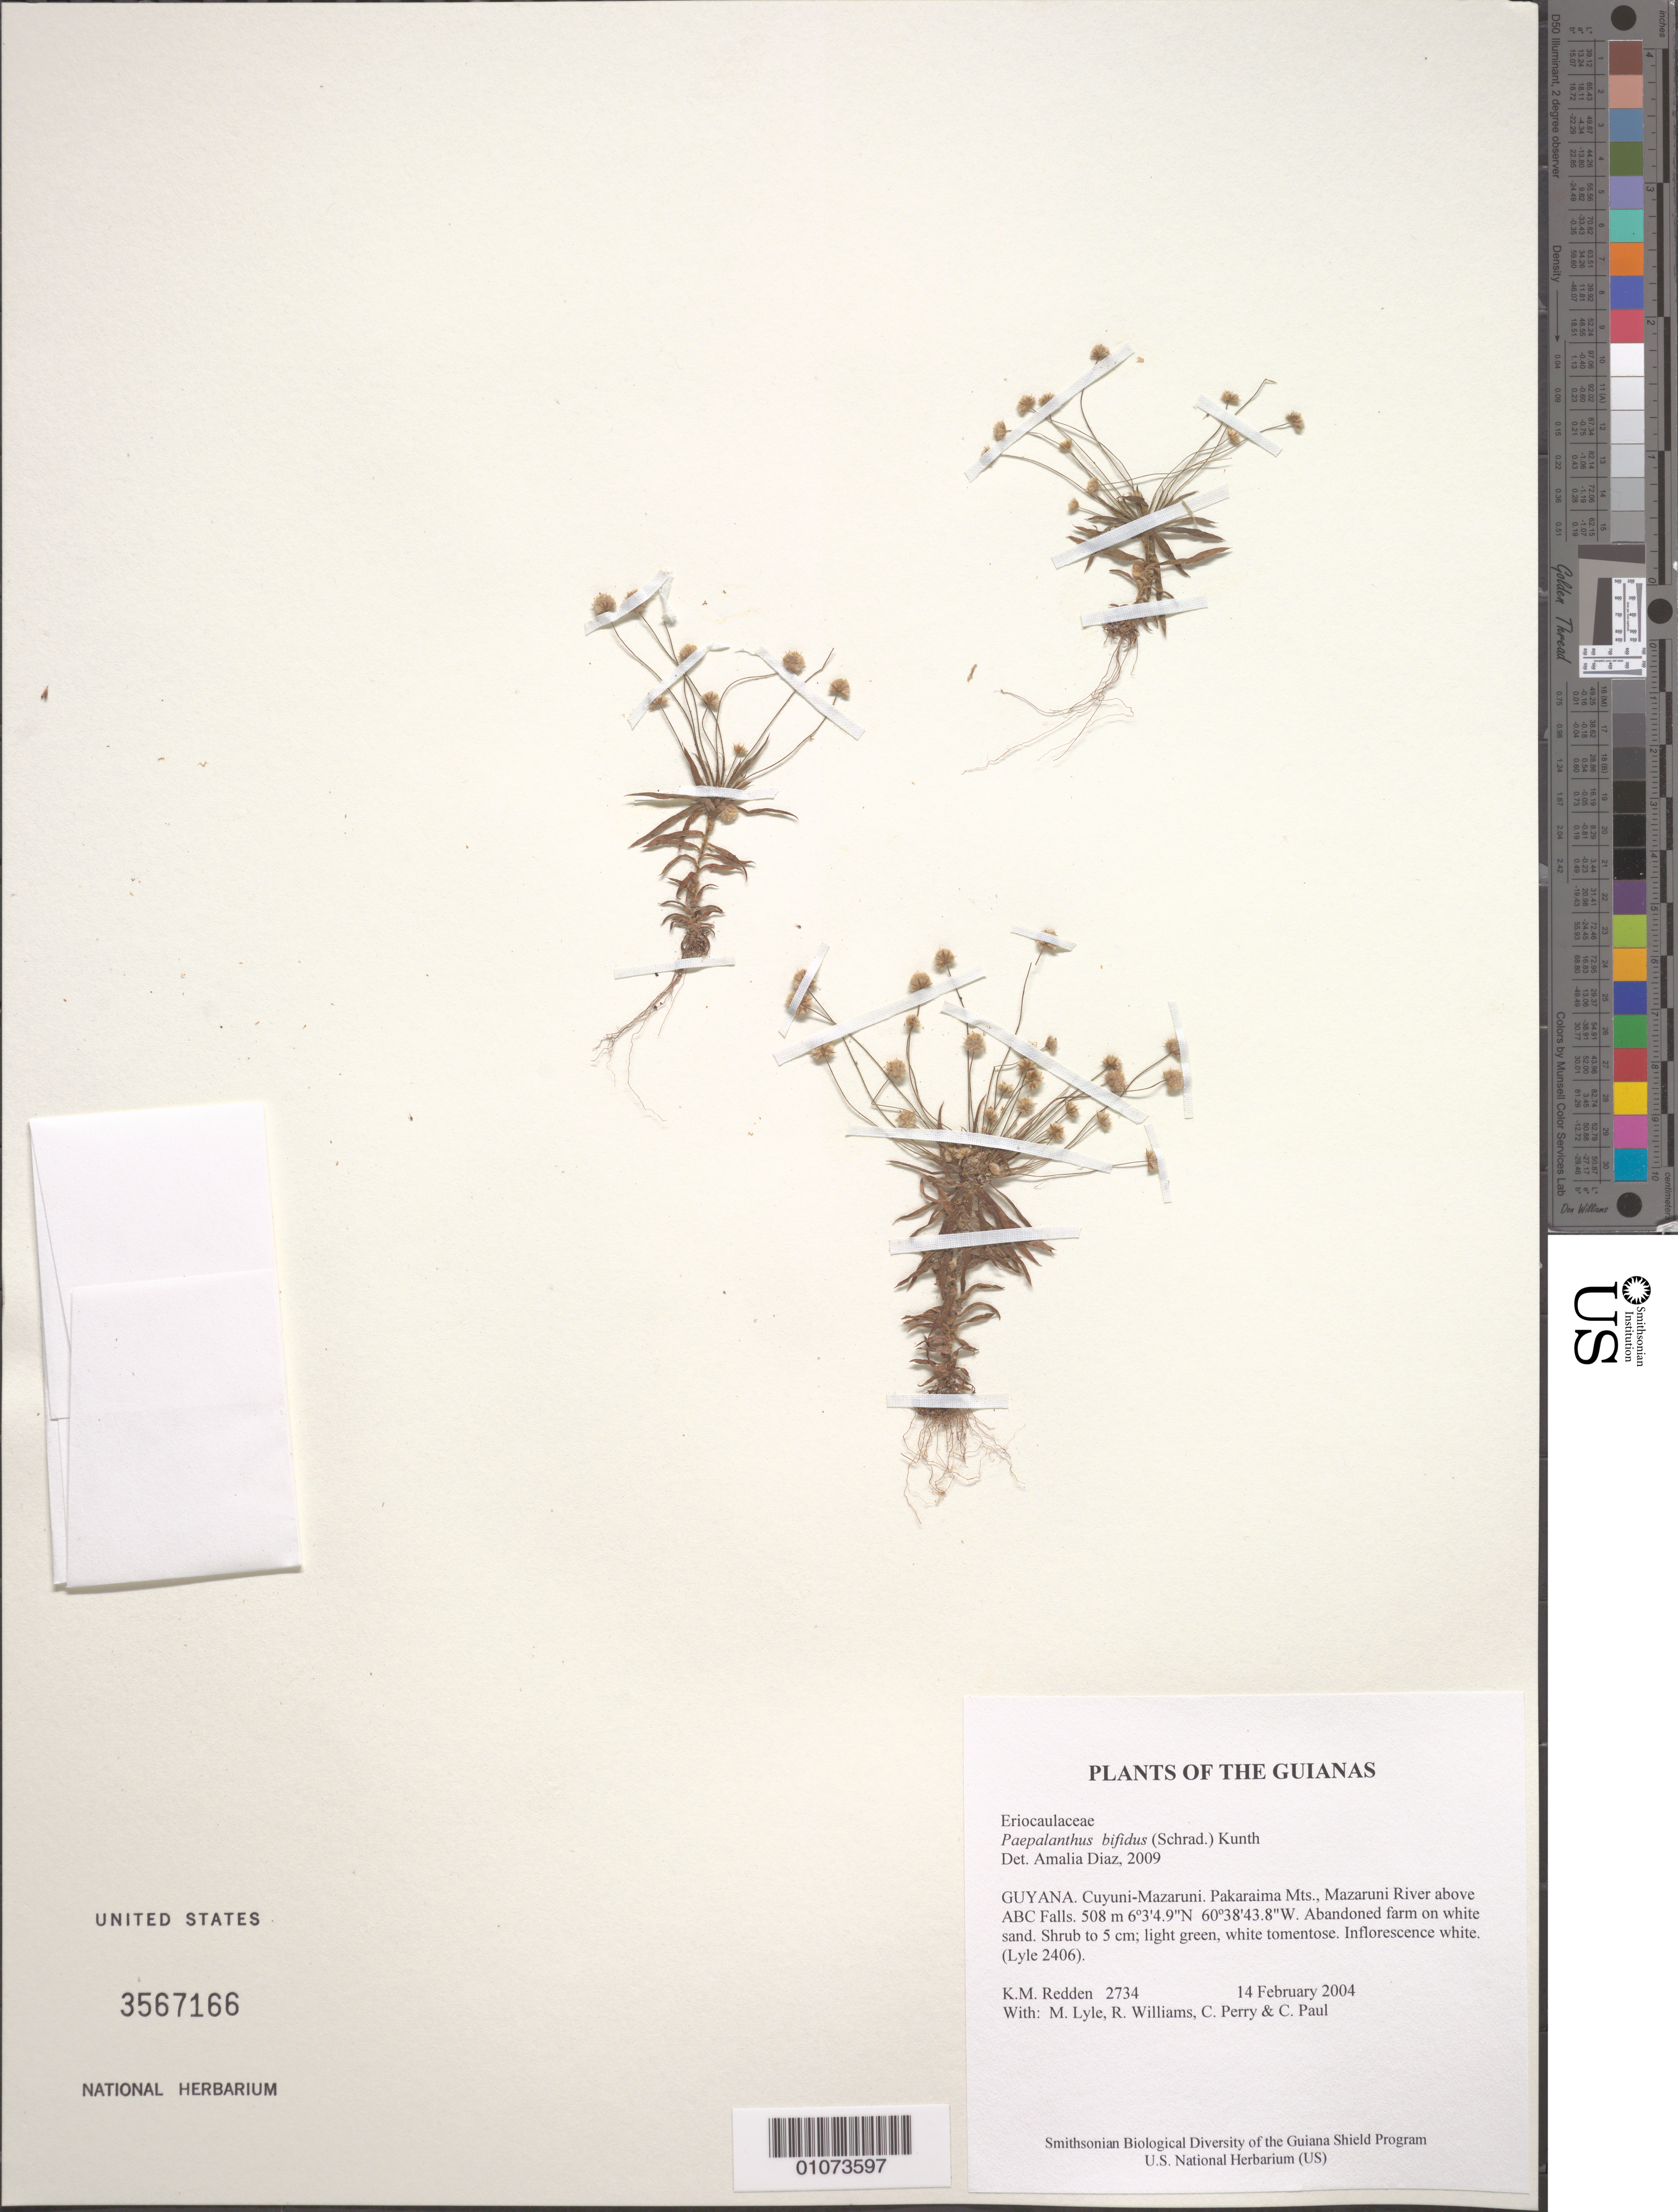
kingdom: Plantae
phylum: Tracheophyta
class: Liliopsida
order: Poales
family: Eriocaulaceae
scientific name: Giuliettia bifida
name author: (Schrad.) Andrino & Sano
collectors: K. M. Redden, M. Lyle, R. Williams, C. Perry & C. Paul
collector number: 2734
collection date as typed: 14 February 2004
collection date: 2004-02-14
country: Guyana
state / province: Cuyuni-Mazaruni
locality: Pakaraima Mts., Mazaruni River above ABC Falls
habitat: Abandoned farm on white sand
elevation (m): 508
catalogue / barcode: US 3567166